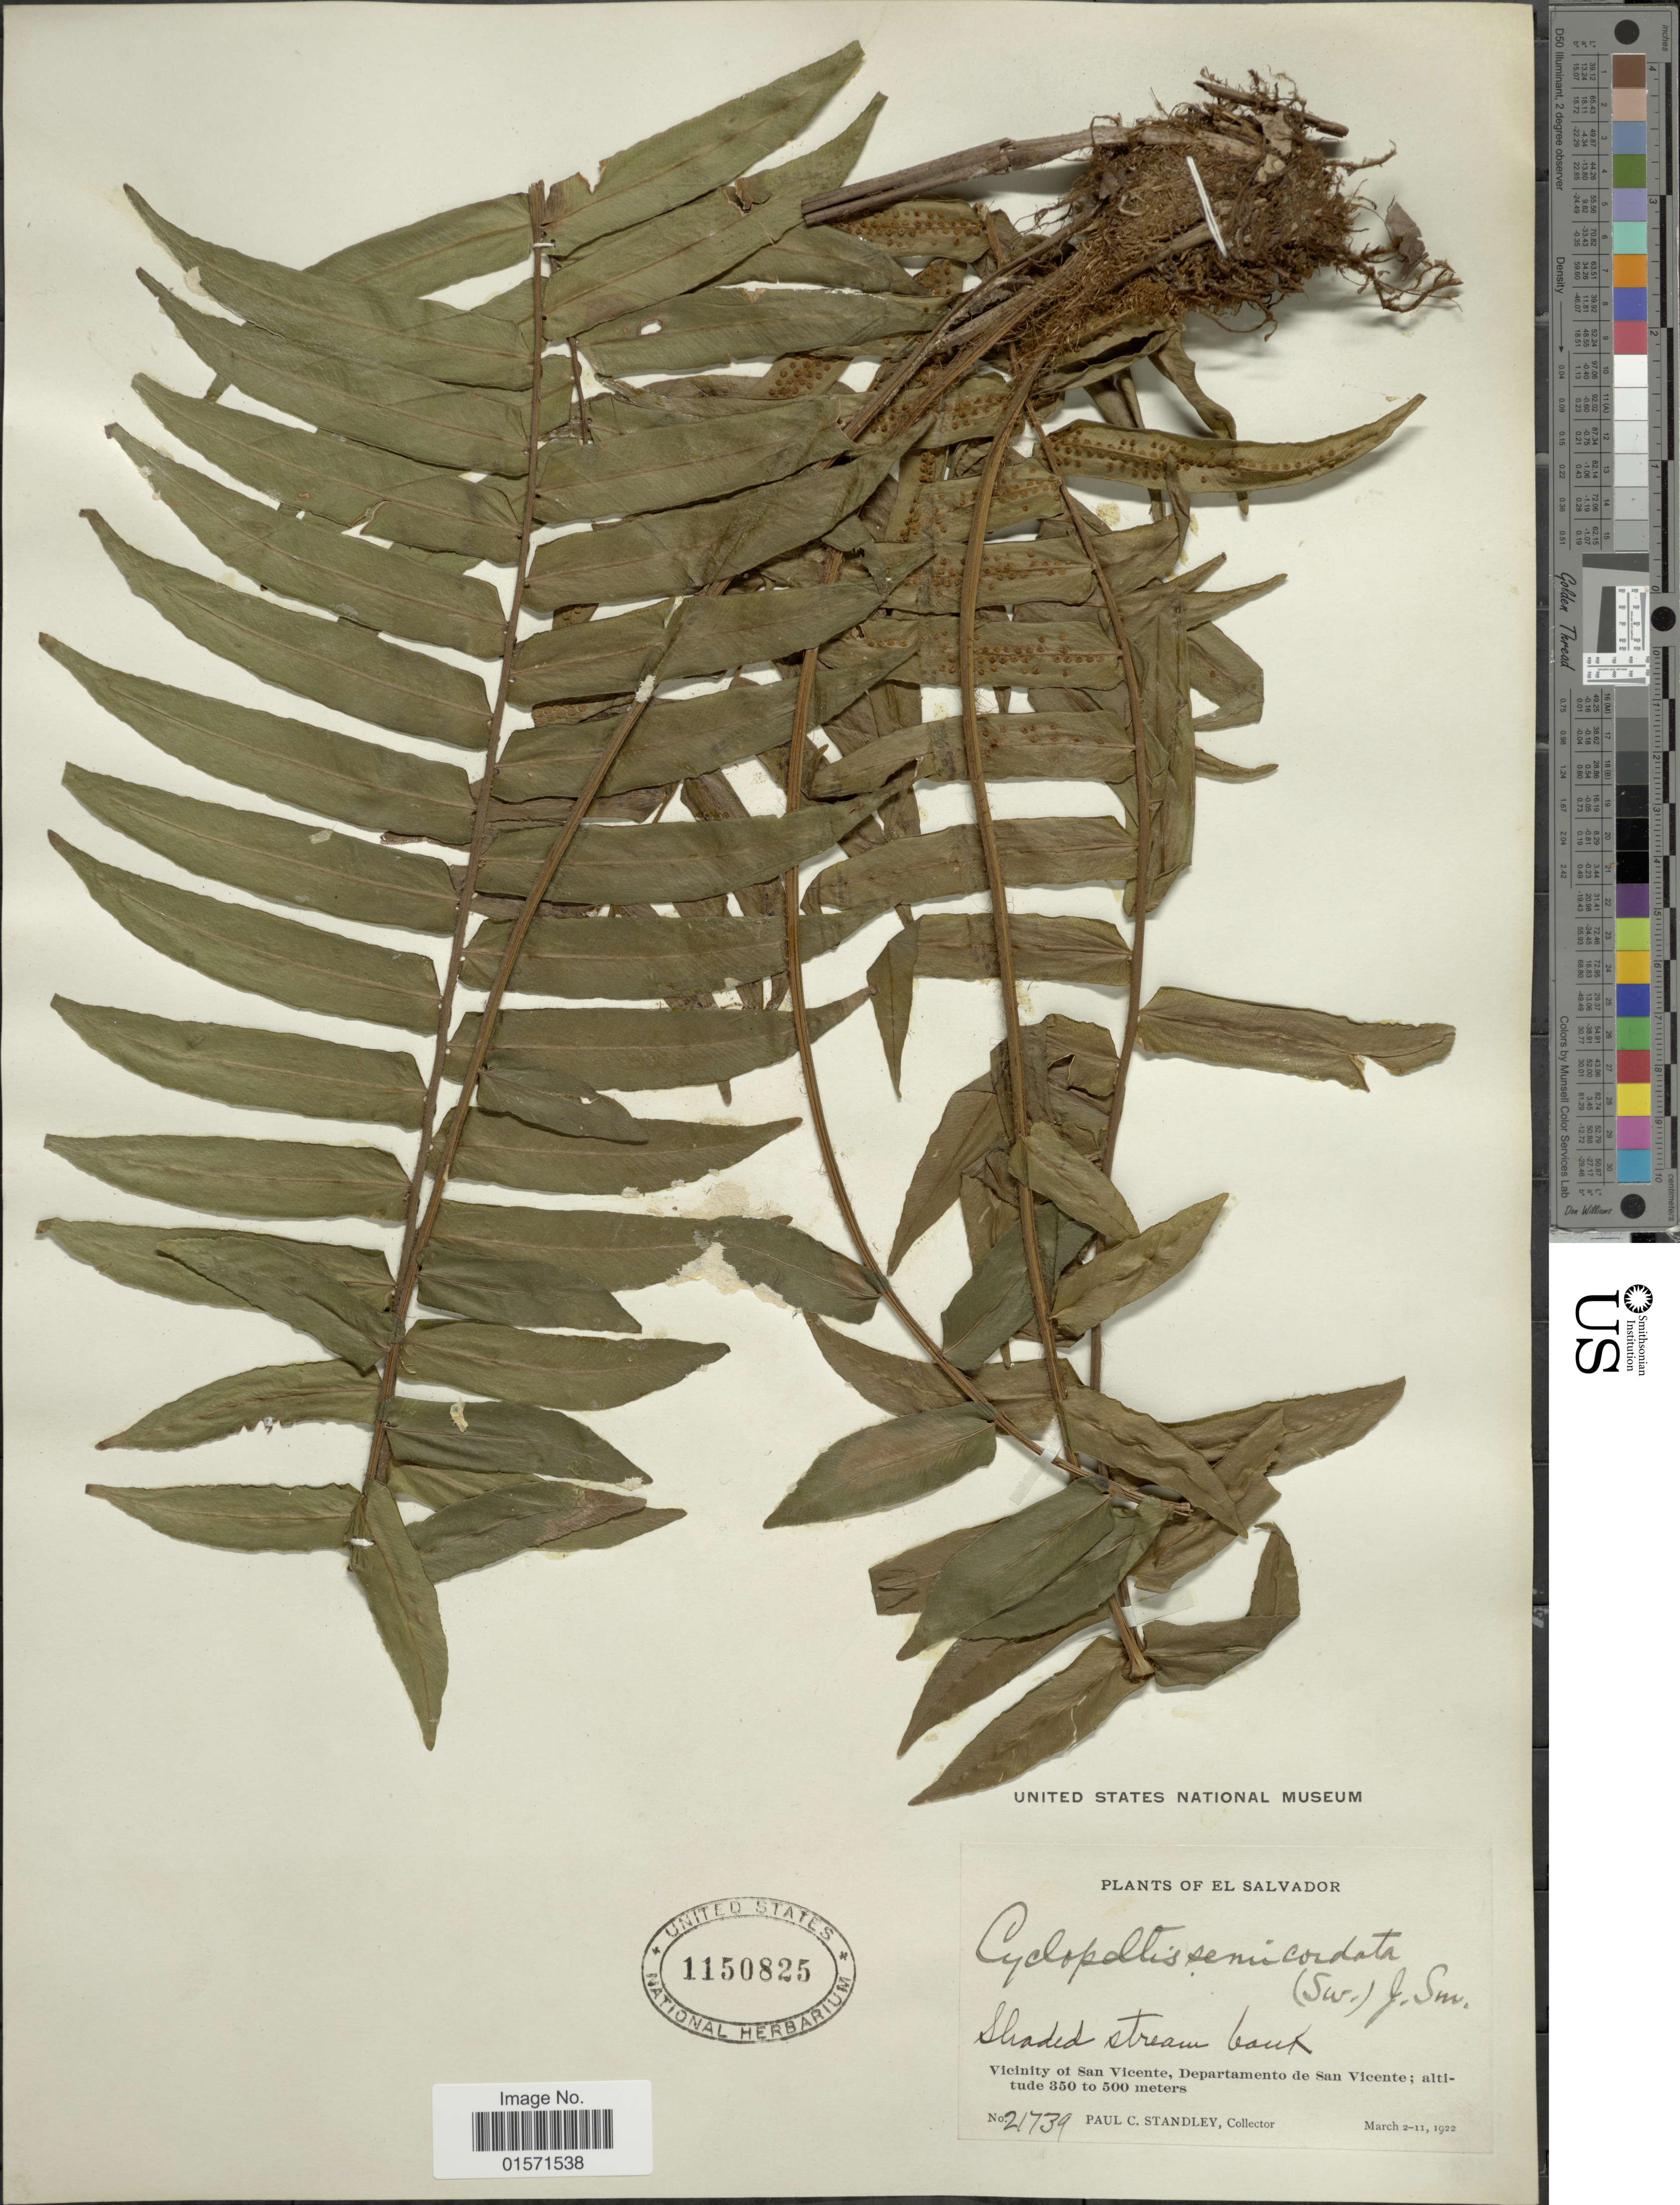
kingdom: Plantae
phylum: Tracheophyta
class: Polypodiopsida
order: Polypodiales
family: Lomariopsidaceae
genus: Cyclopeltis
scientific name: Cyclopeltis semicordata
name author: (Sw.) J. Sm.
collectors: P. C. Standley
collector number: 21739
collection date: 1922-03-02/1922-03-11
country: El Salvador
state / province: San Vincente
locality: Vicinity of San Vicente, Departamento de San Vicente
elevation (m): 350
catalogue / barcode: US 1150825